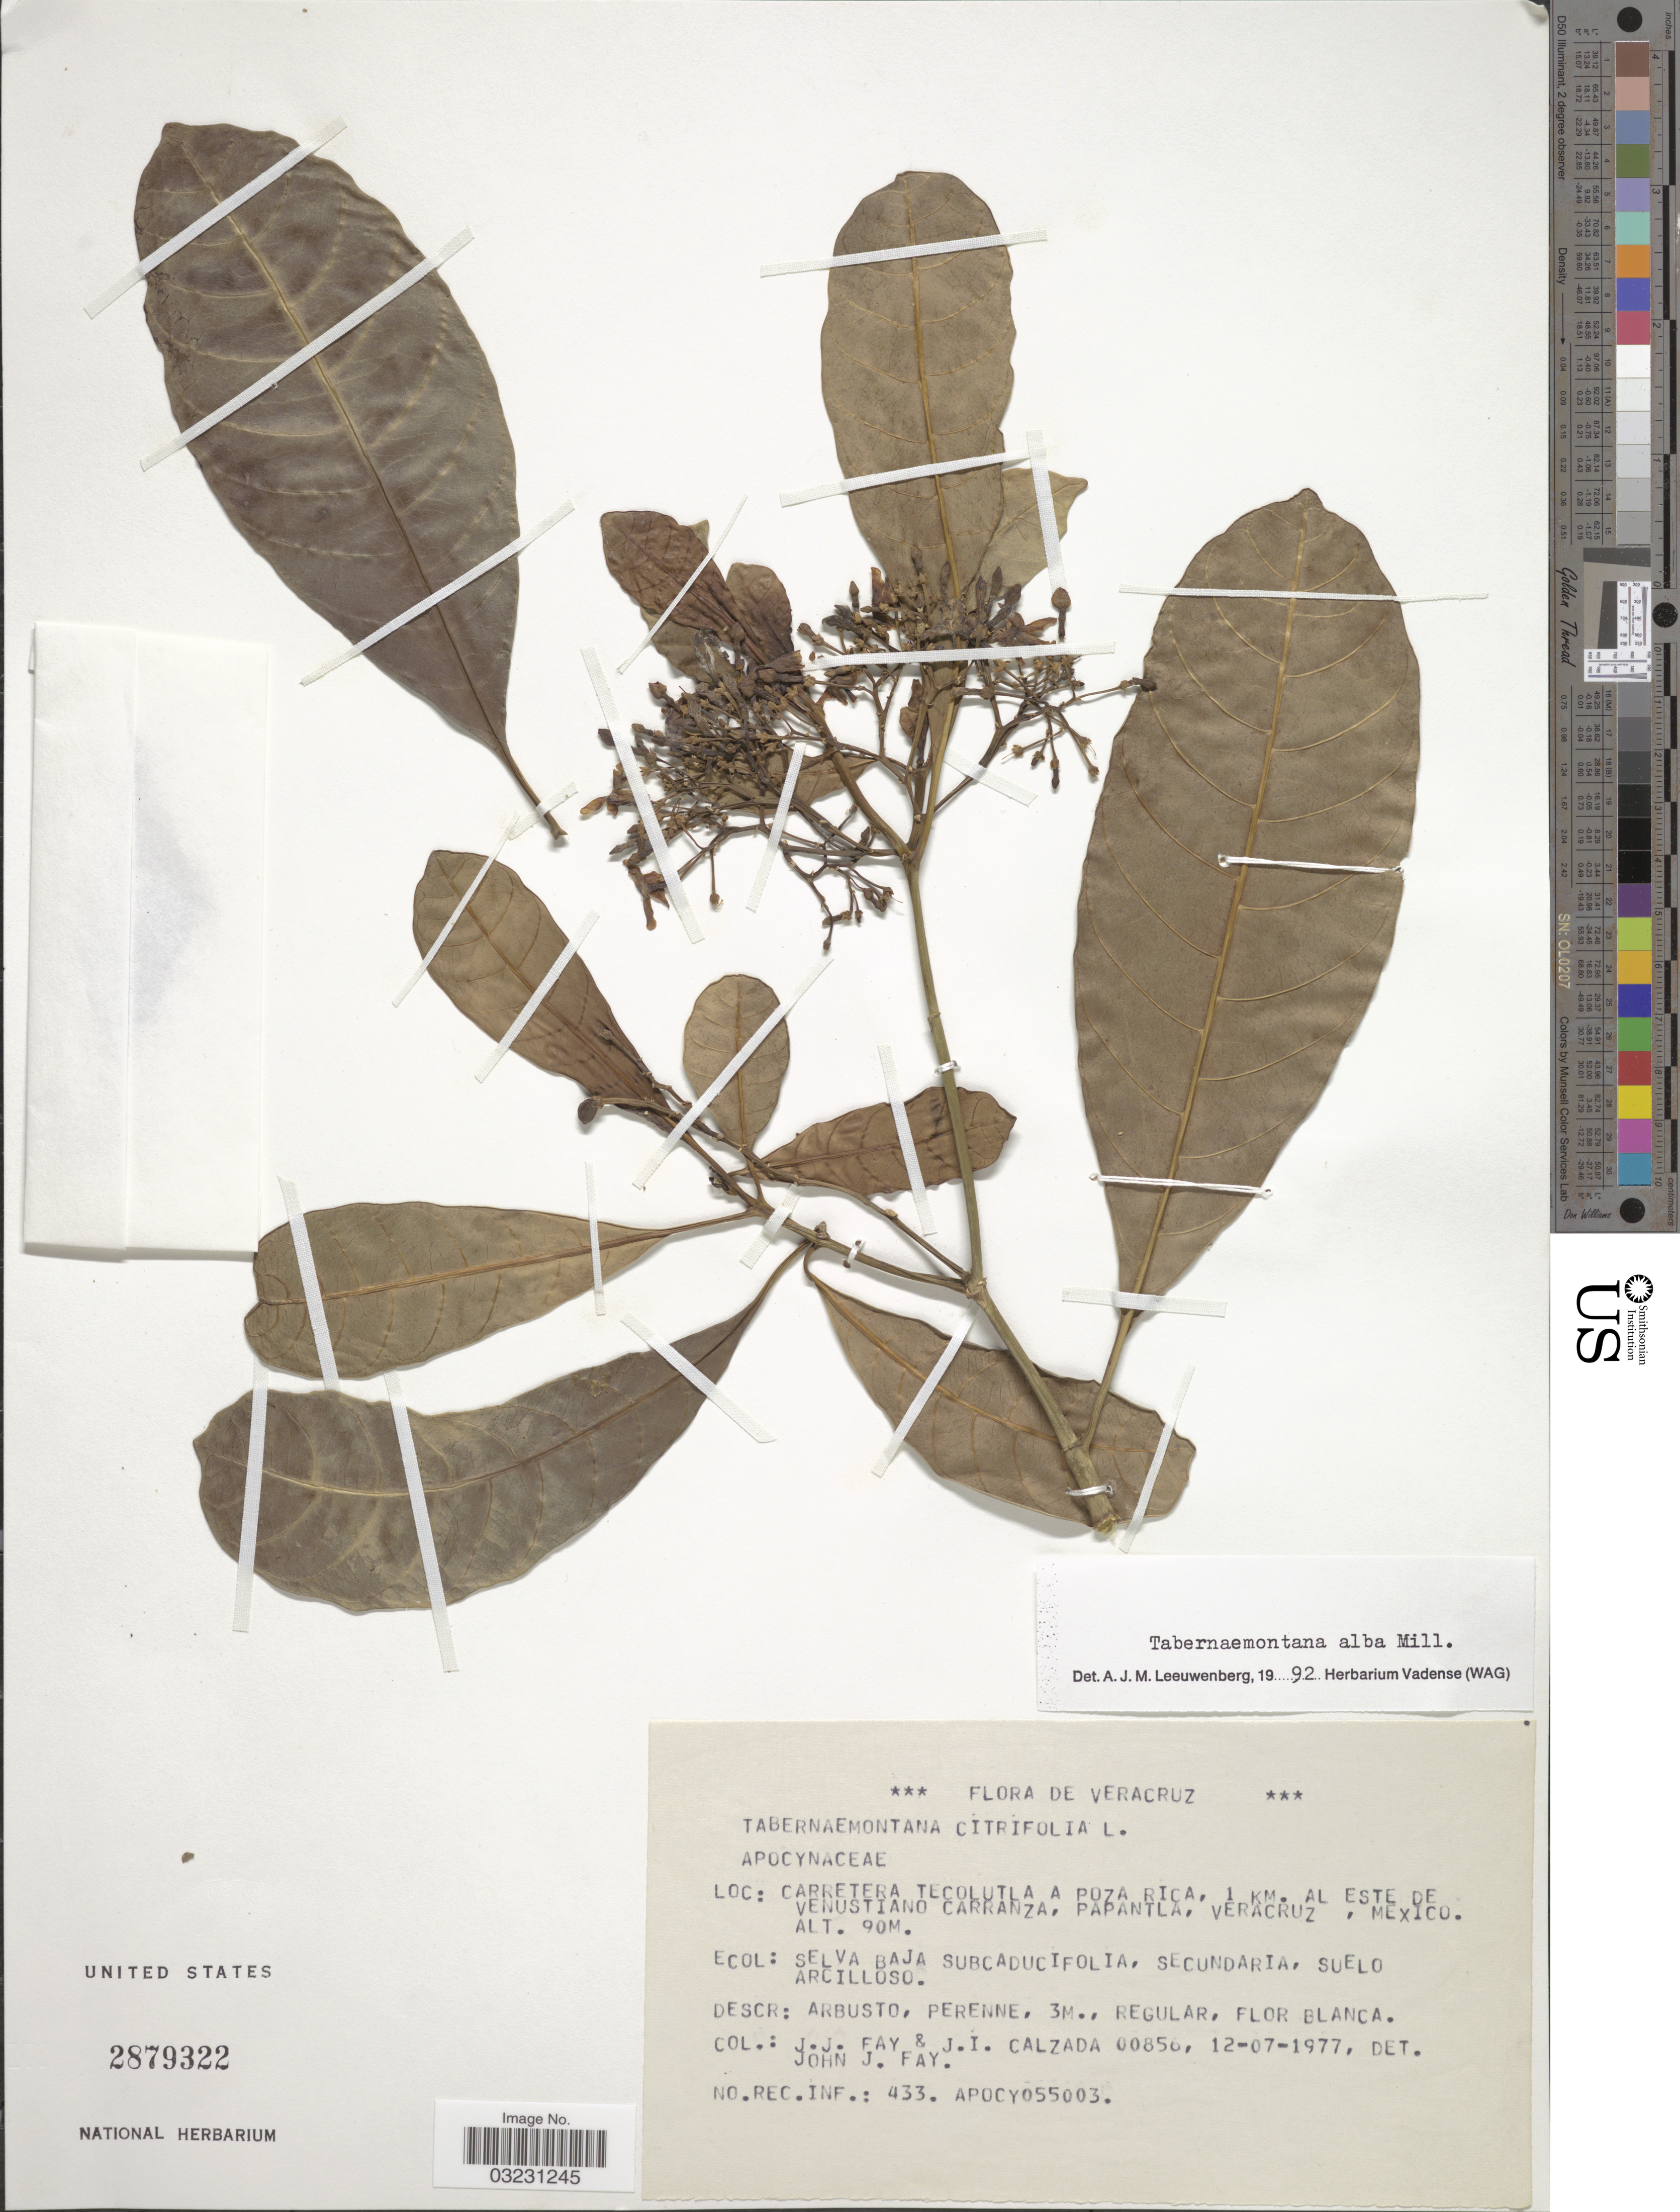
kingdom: Plantae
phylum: Tracheophyta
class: Magnoliopsida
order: Gentianales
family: Apocynaceae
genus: Tabernaemontana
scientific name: Tabernaemontana alba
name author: Mill.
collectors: J. Fay, J. I. Calzada & J. Fay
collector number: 00856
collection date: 1977-07-12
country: Mexico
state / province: Veracruz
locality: Veracruz, Carretera Tecolutla A Poza Rica, 1 KM. Al Este de Venustiano Carranza, Papantla.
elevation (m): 90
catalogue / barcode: US 2879322